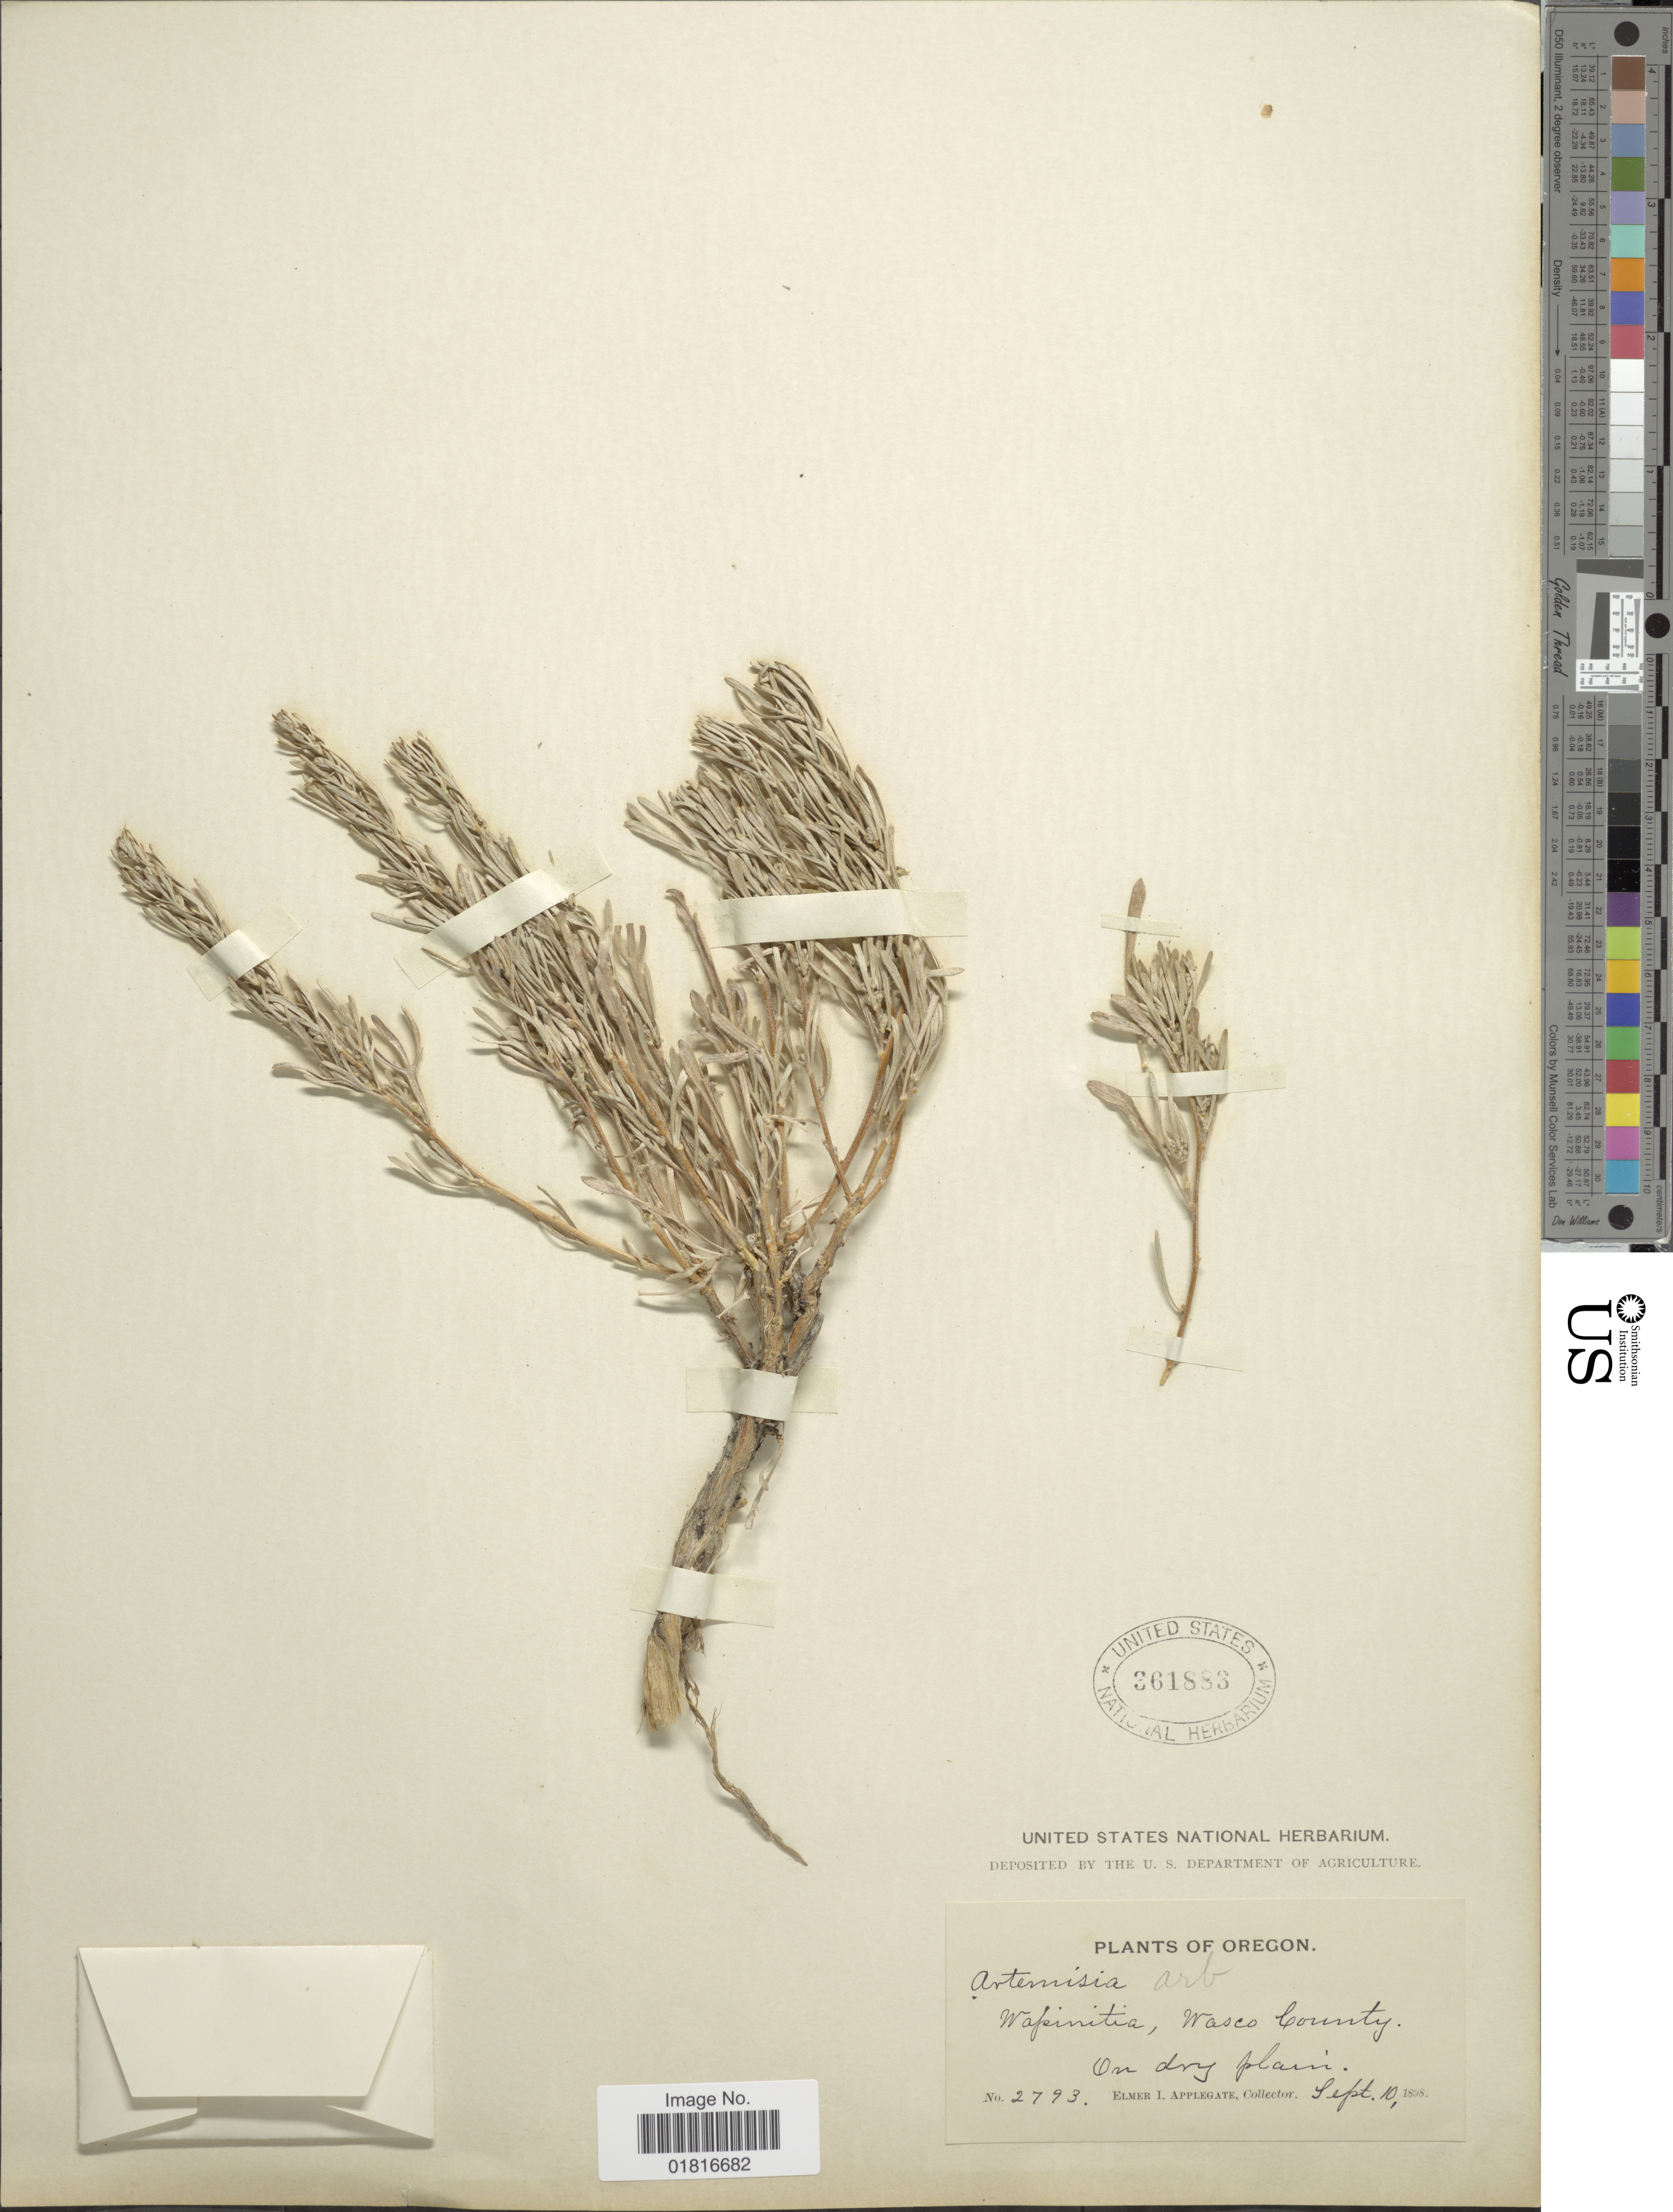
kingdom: Plantae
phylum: Tracheophyta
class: Magnoliopsida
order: Asterales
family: Asteraceae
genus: Artemisia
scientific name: Artemisia rigida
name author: (Nutt.) A. Gray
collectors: E. I. Applegate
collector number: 2793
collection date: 1898-09-10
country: United States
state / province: Oregon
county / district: Wasco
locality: Wapintia, Wasco County, on dry plain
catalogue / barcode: US 361883